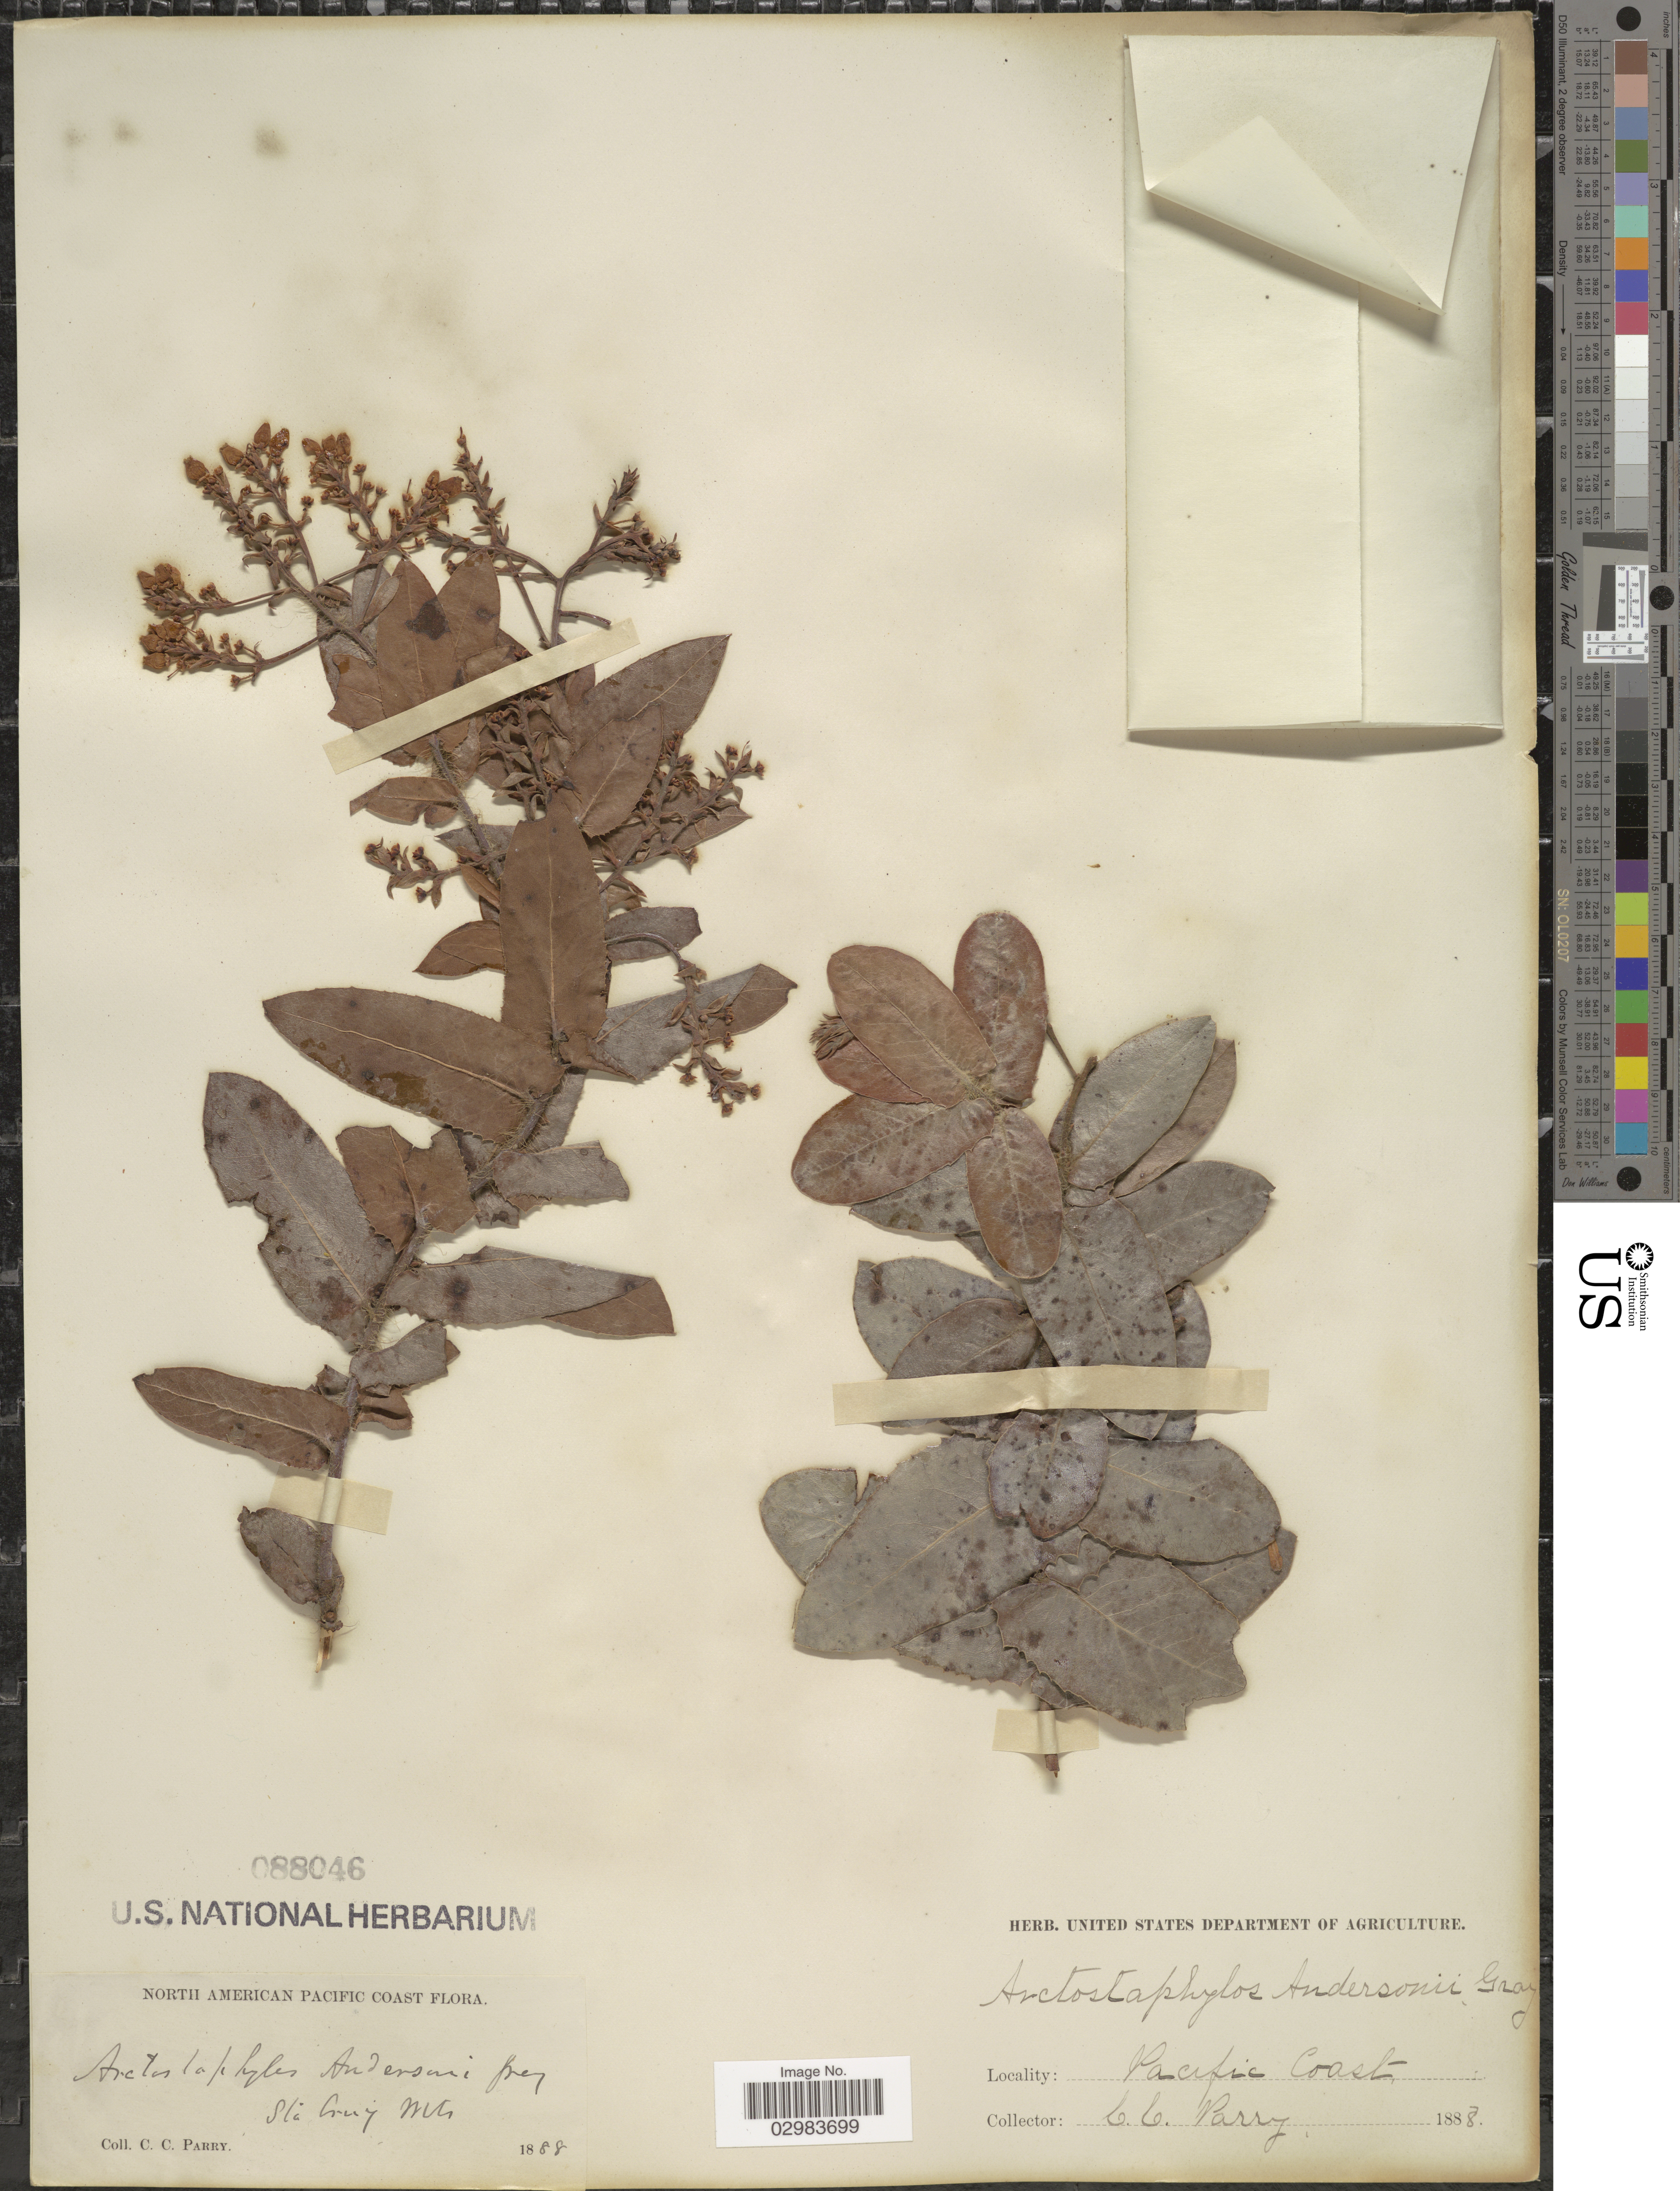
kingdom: Plantae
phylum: Tracheophyta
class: Magnoliopsida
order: Ericales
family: Ericaceae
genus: Arctostaphylos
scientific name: Arctostaphylos andersonii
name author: A. Gray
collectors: C. C. Parry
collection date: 1888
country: United States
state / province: California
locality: North American Pacific Coast. Sta Cruz Mts.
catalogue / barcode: US 88046